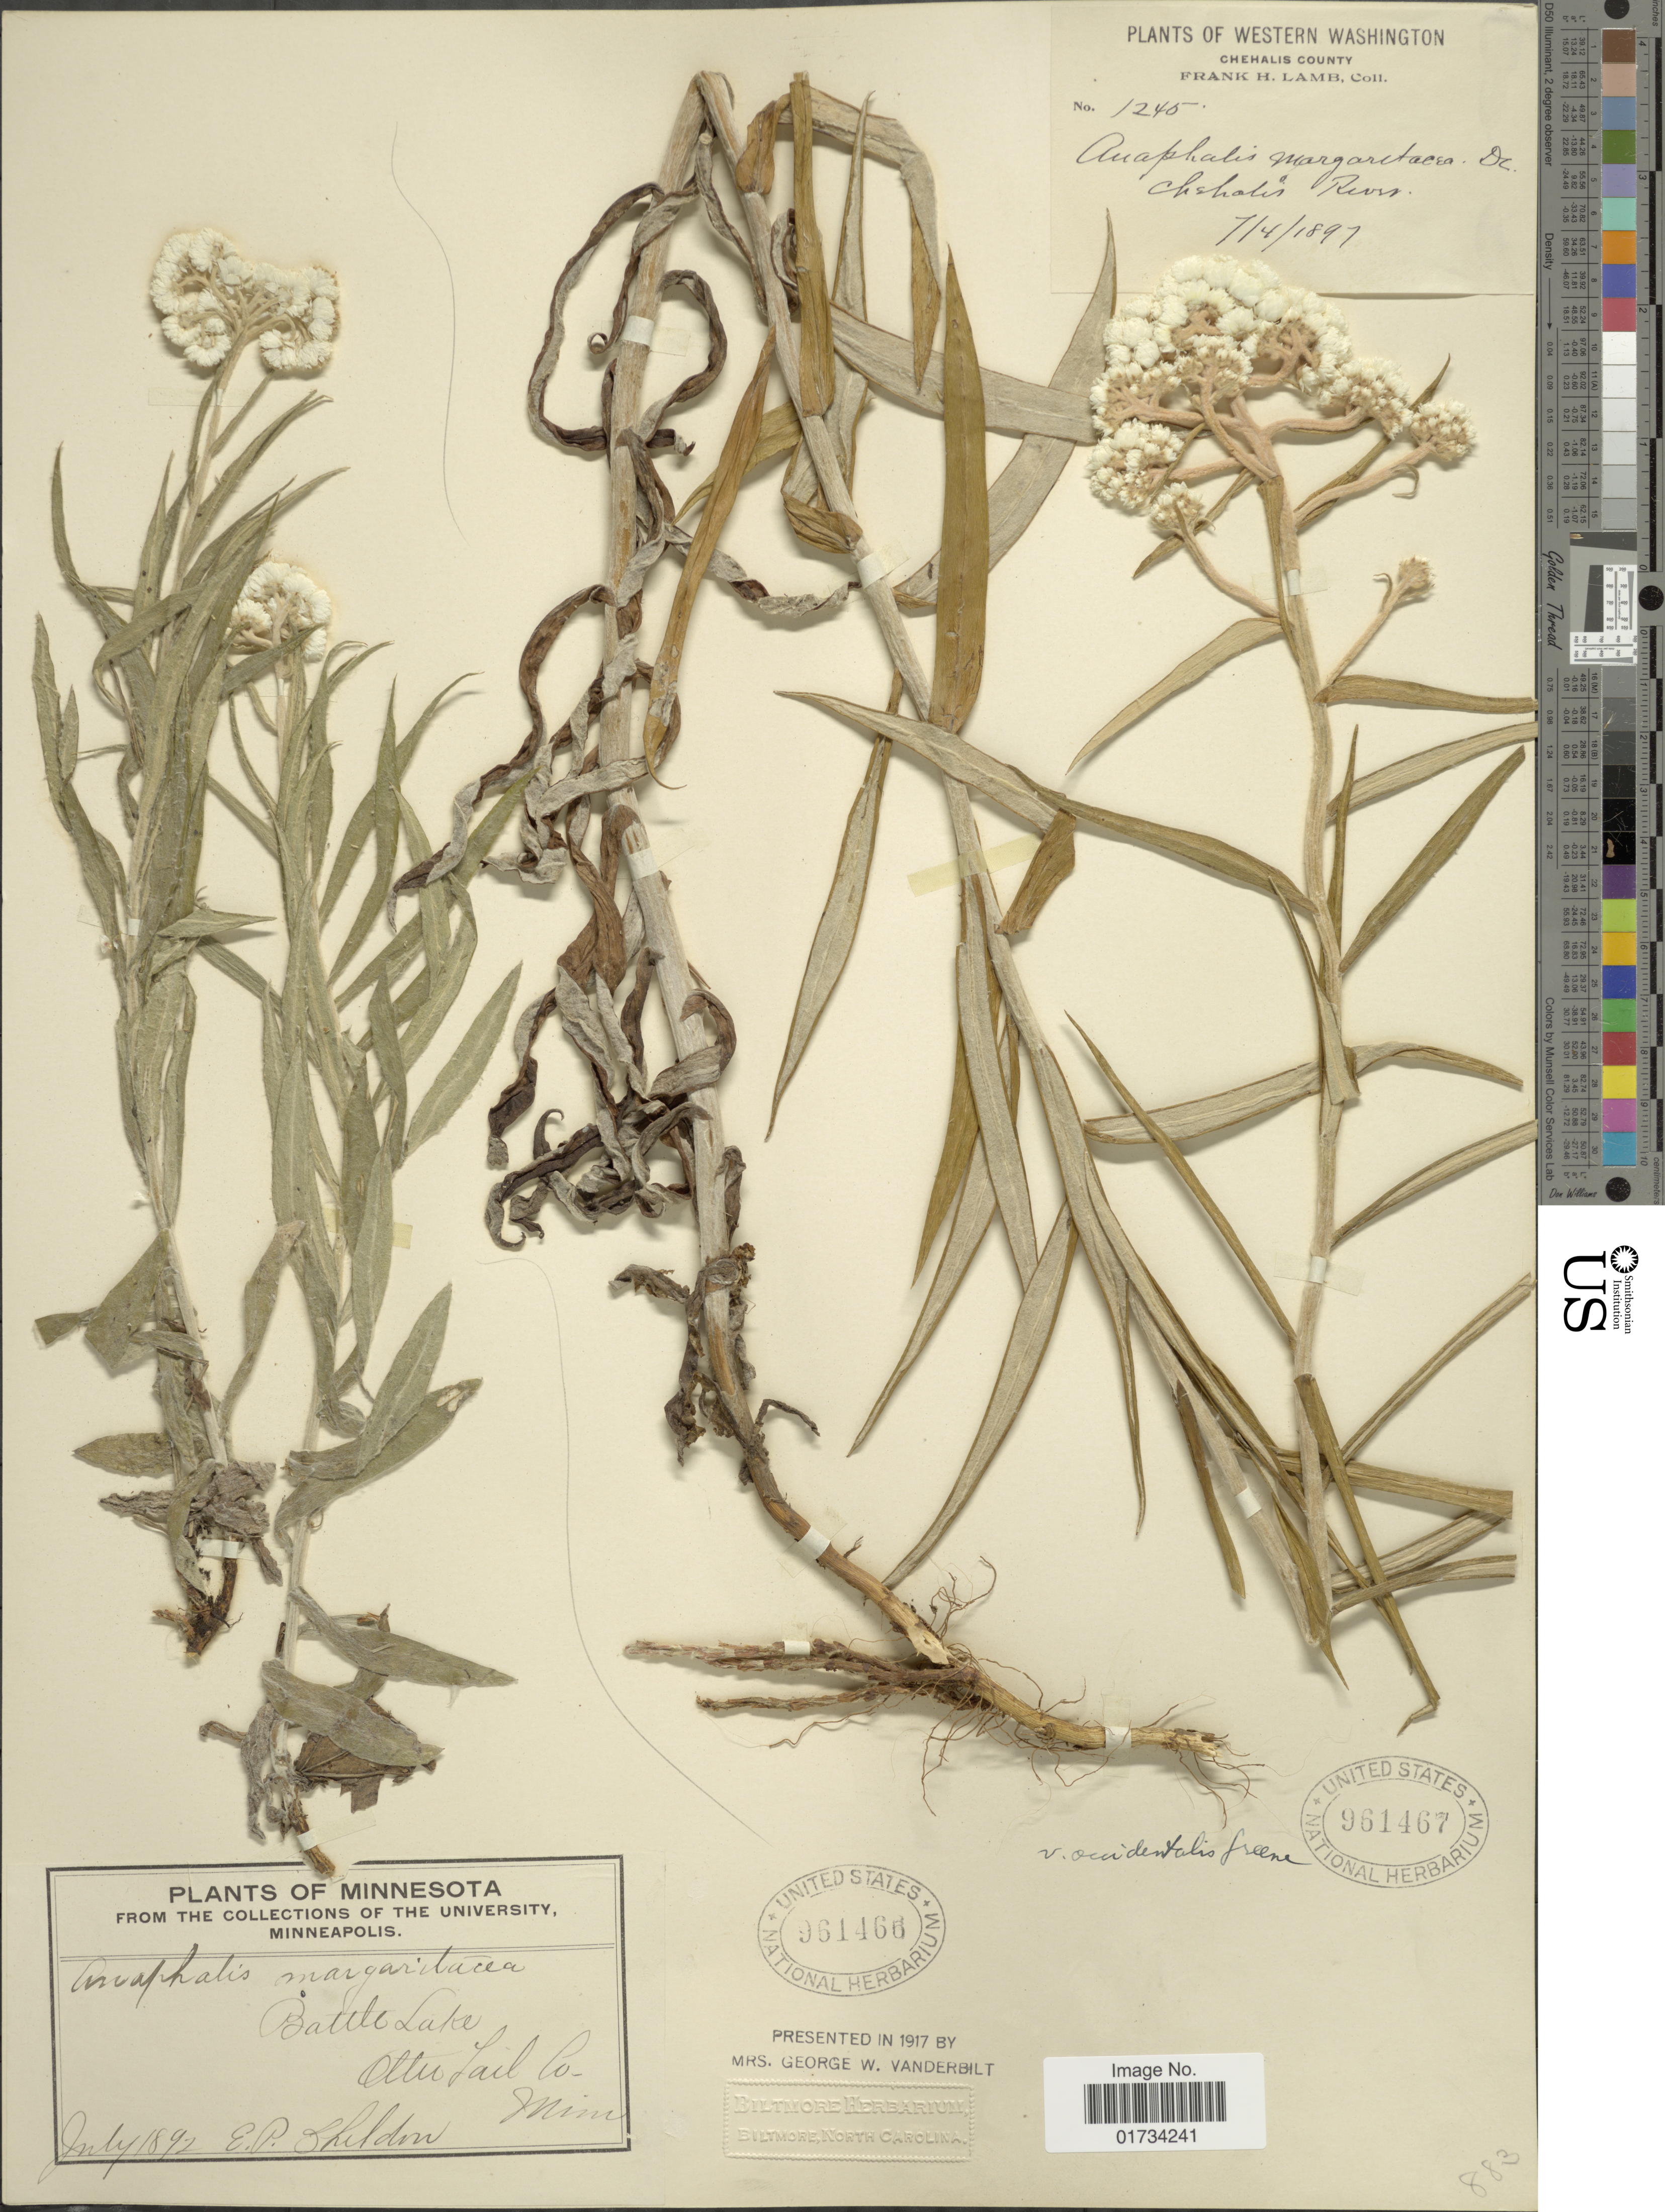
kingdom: Plantae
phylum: Tracheophyta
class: Magnoliopsida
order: Asterales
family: Asteraceae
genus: Anaphalis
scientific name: Anaphalis margaritacea var. occidentalis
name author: Greene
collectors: F. H. Lamb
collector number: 1245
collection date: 1897-07-04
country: United States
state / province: Washington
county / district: Grays Harbor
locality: Chehalis River.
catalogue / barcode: US 961467-2